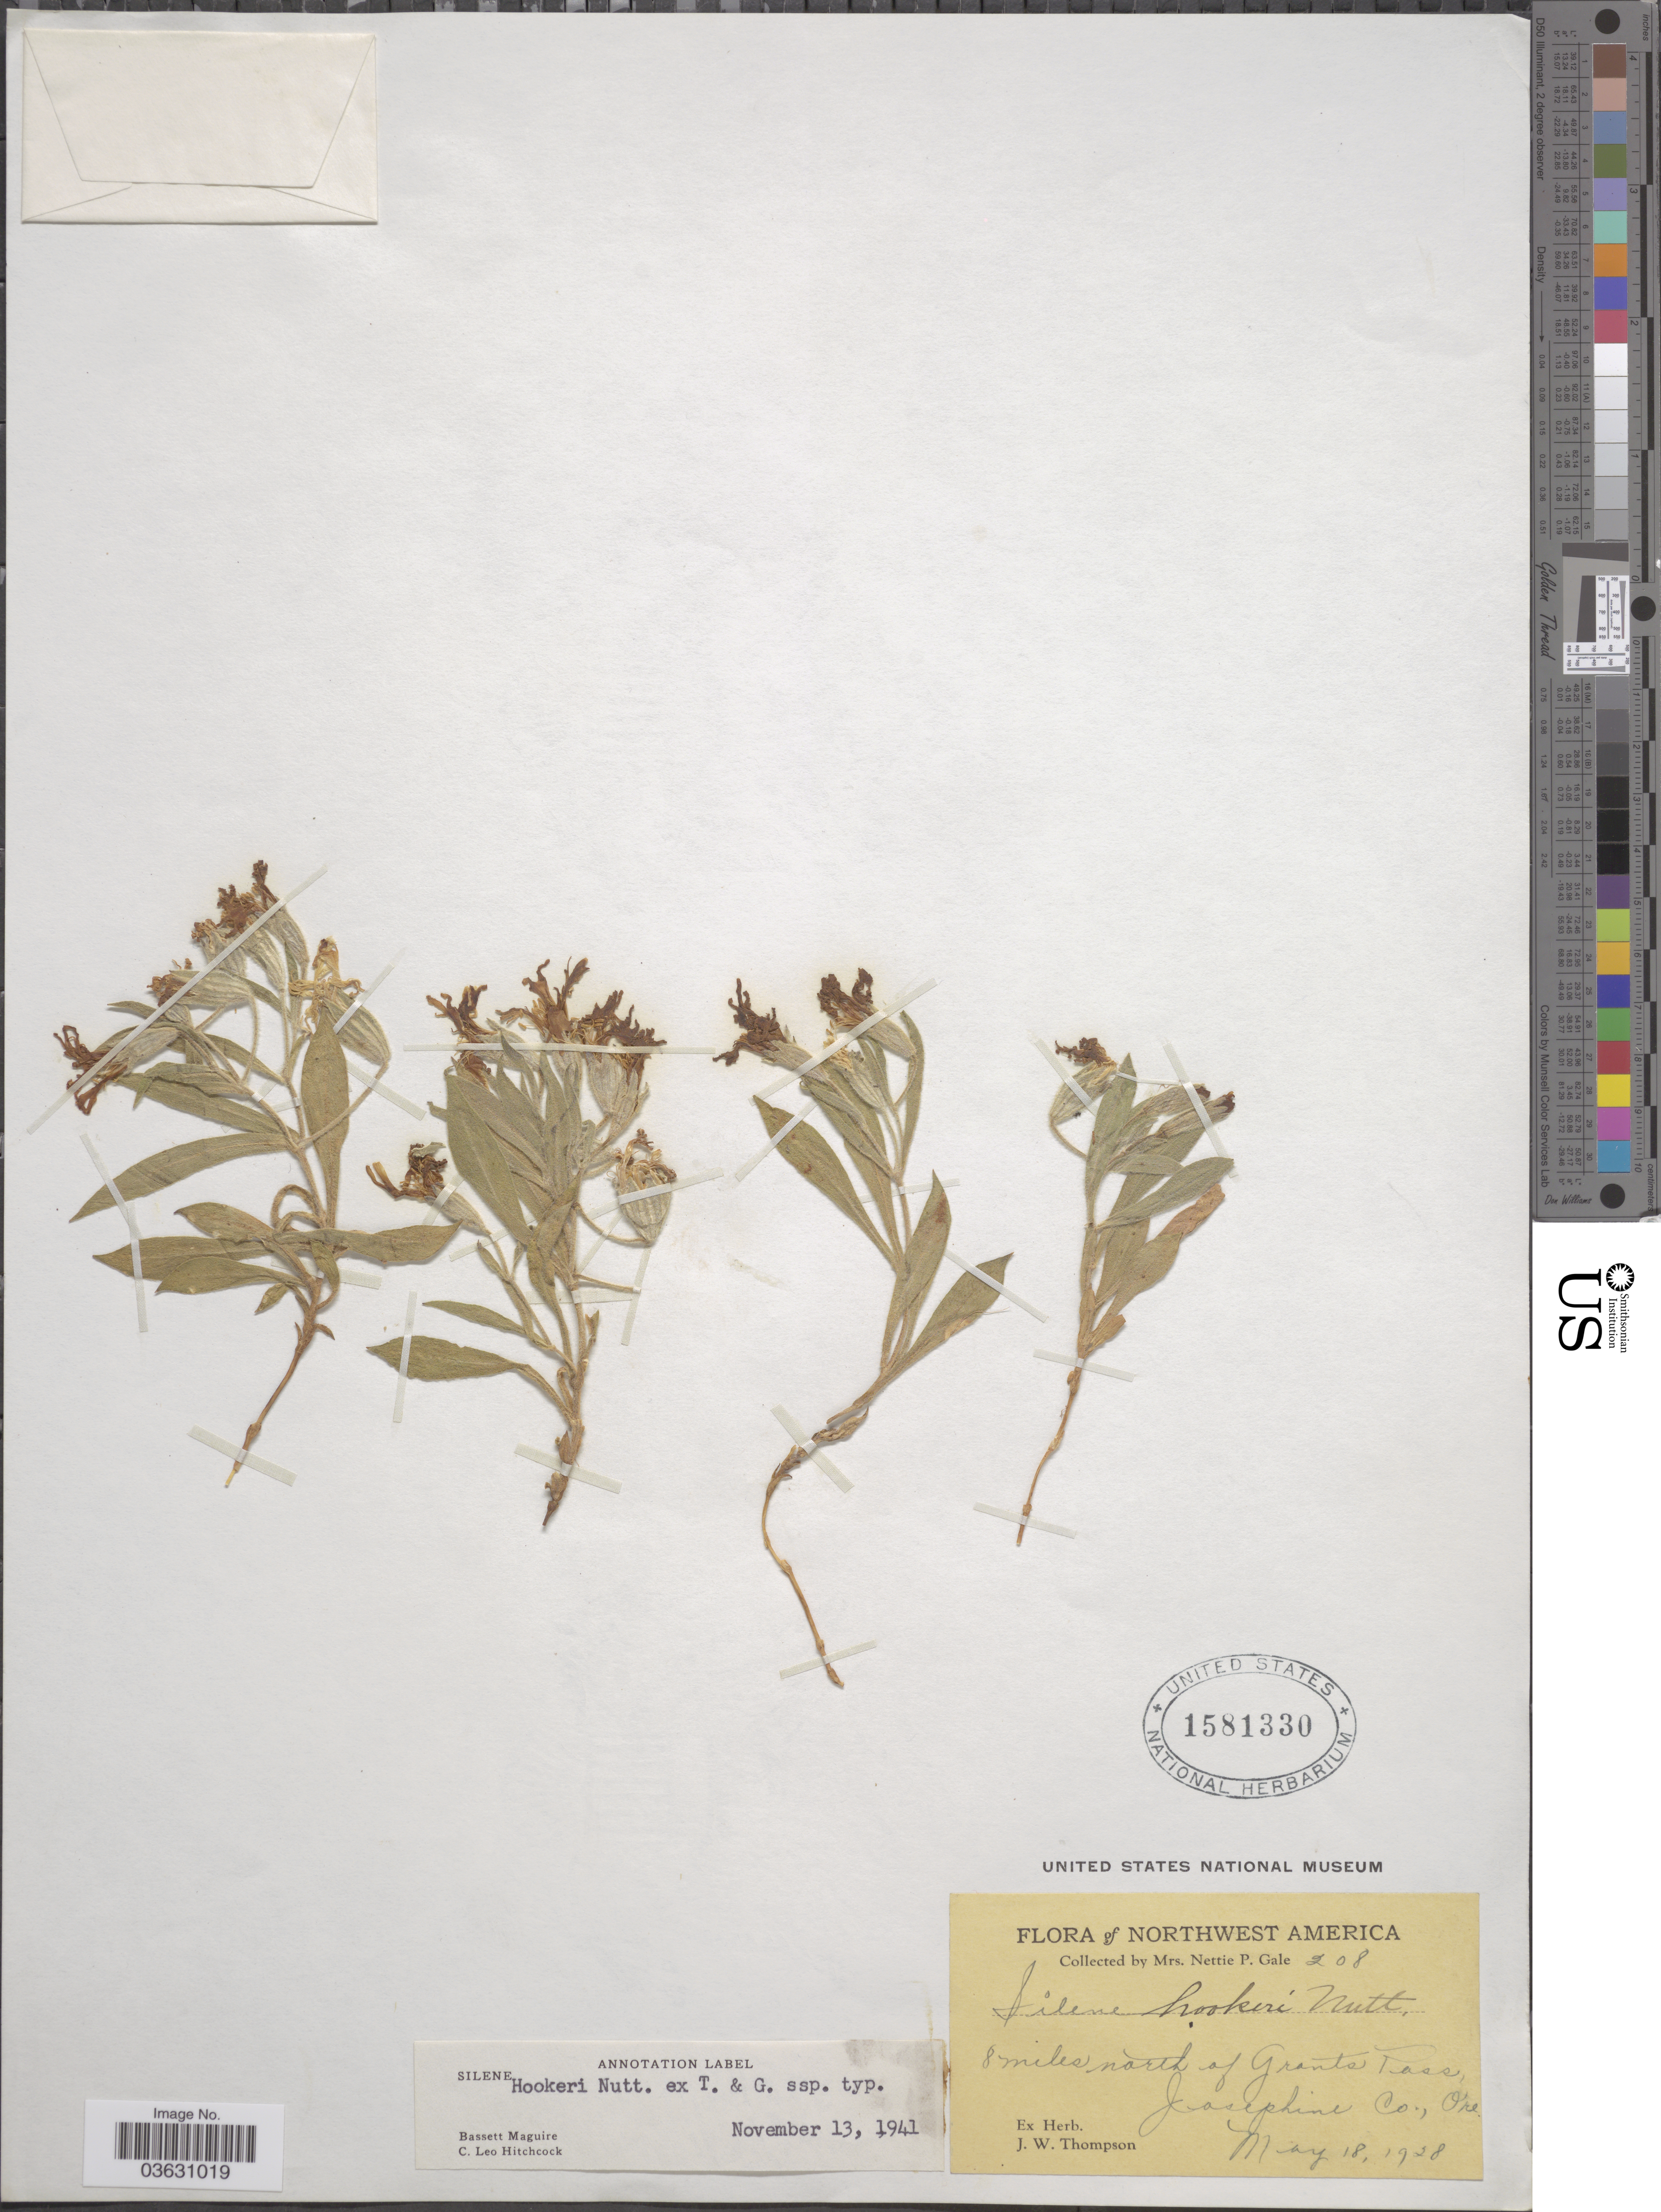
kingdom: Plantae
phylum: Tracheophyta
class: Magnoliopsida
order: Caryophyllales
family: Caryophyllaceae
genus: Silene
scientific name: Silene hookeri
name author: Nutt.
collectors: N. Gale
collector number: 208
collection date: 1928-05-18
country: United States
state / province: Oregon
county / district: Josephine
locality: Northwest America. 8 miles north of Grants Pass, Josephine Co.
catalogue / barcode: US 1581330